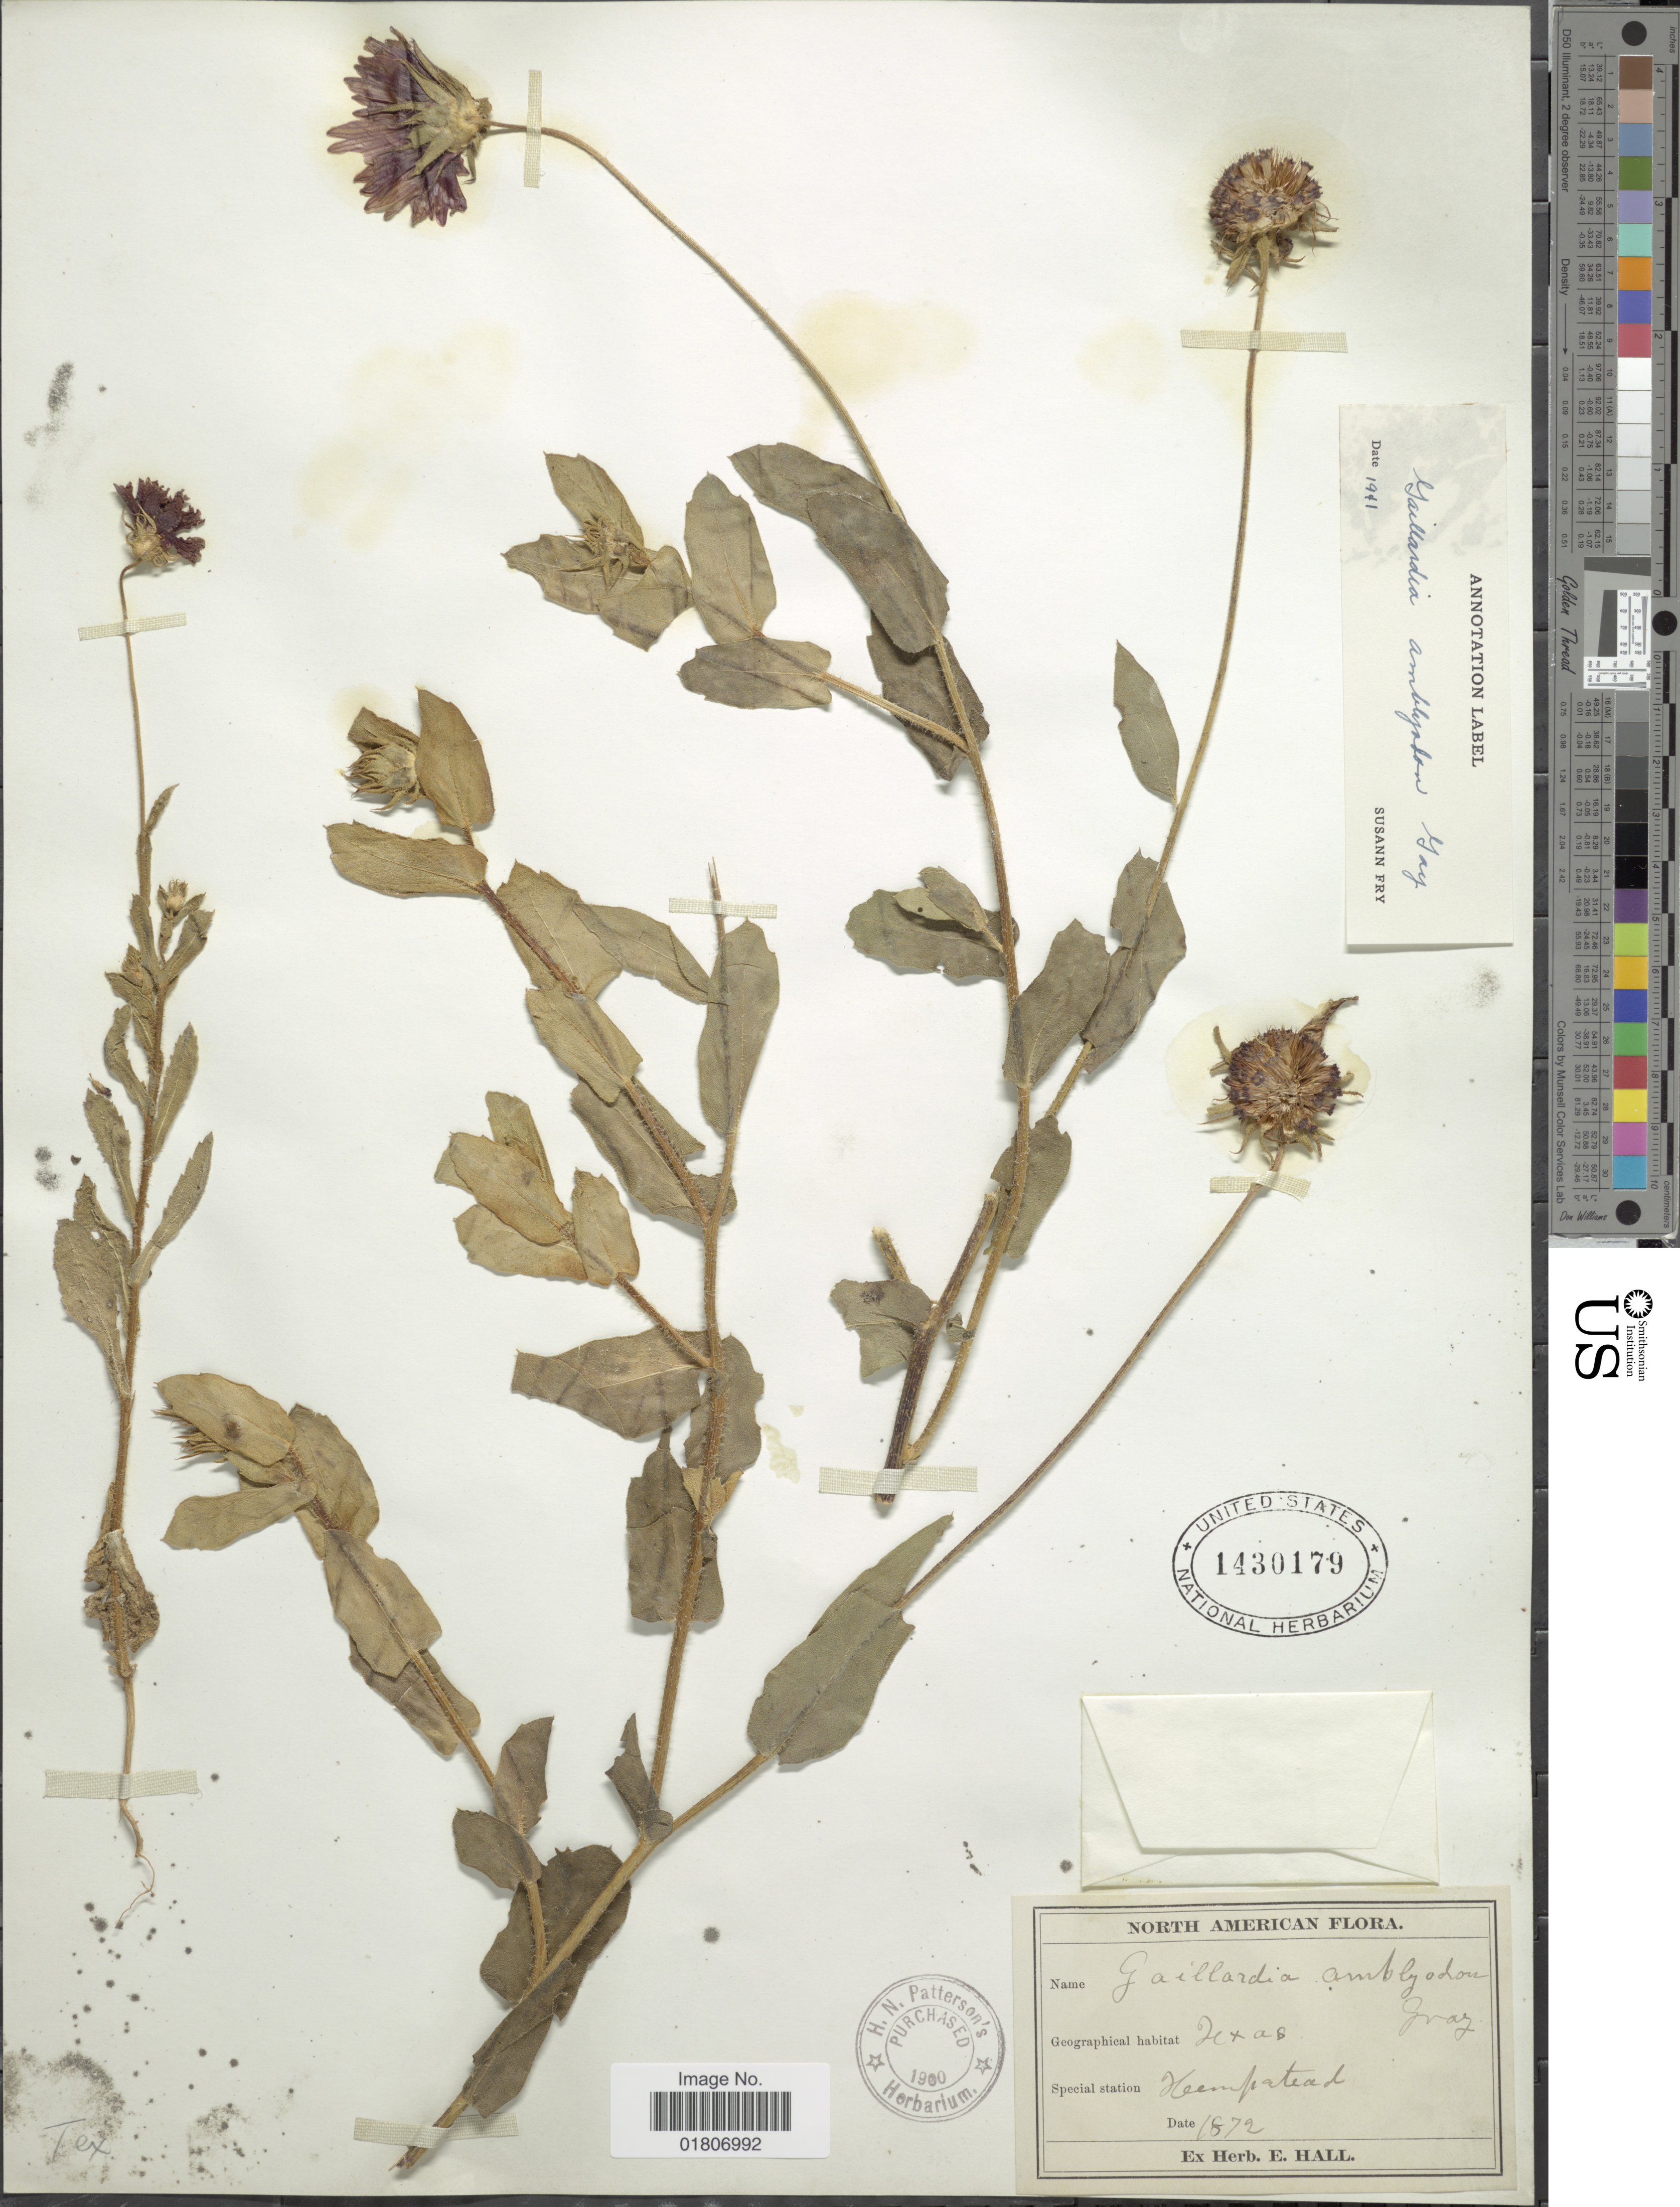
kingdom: Plantae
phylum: Tracheophyta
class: Magnoliopsida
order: Asterales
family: Asteraceae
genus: Gaillardia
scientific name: Gaillardia amblyodon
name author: J. Gay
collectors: ex herb. E. Hall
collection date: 1872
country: United States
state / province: Texas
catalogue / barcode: US 1430179